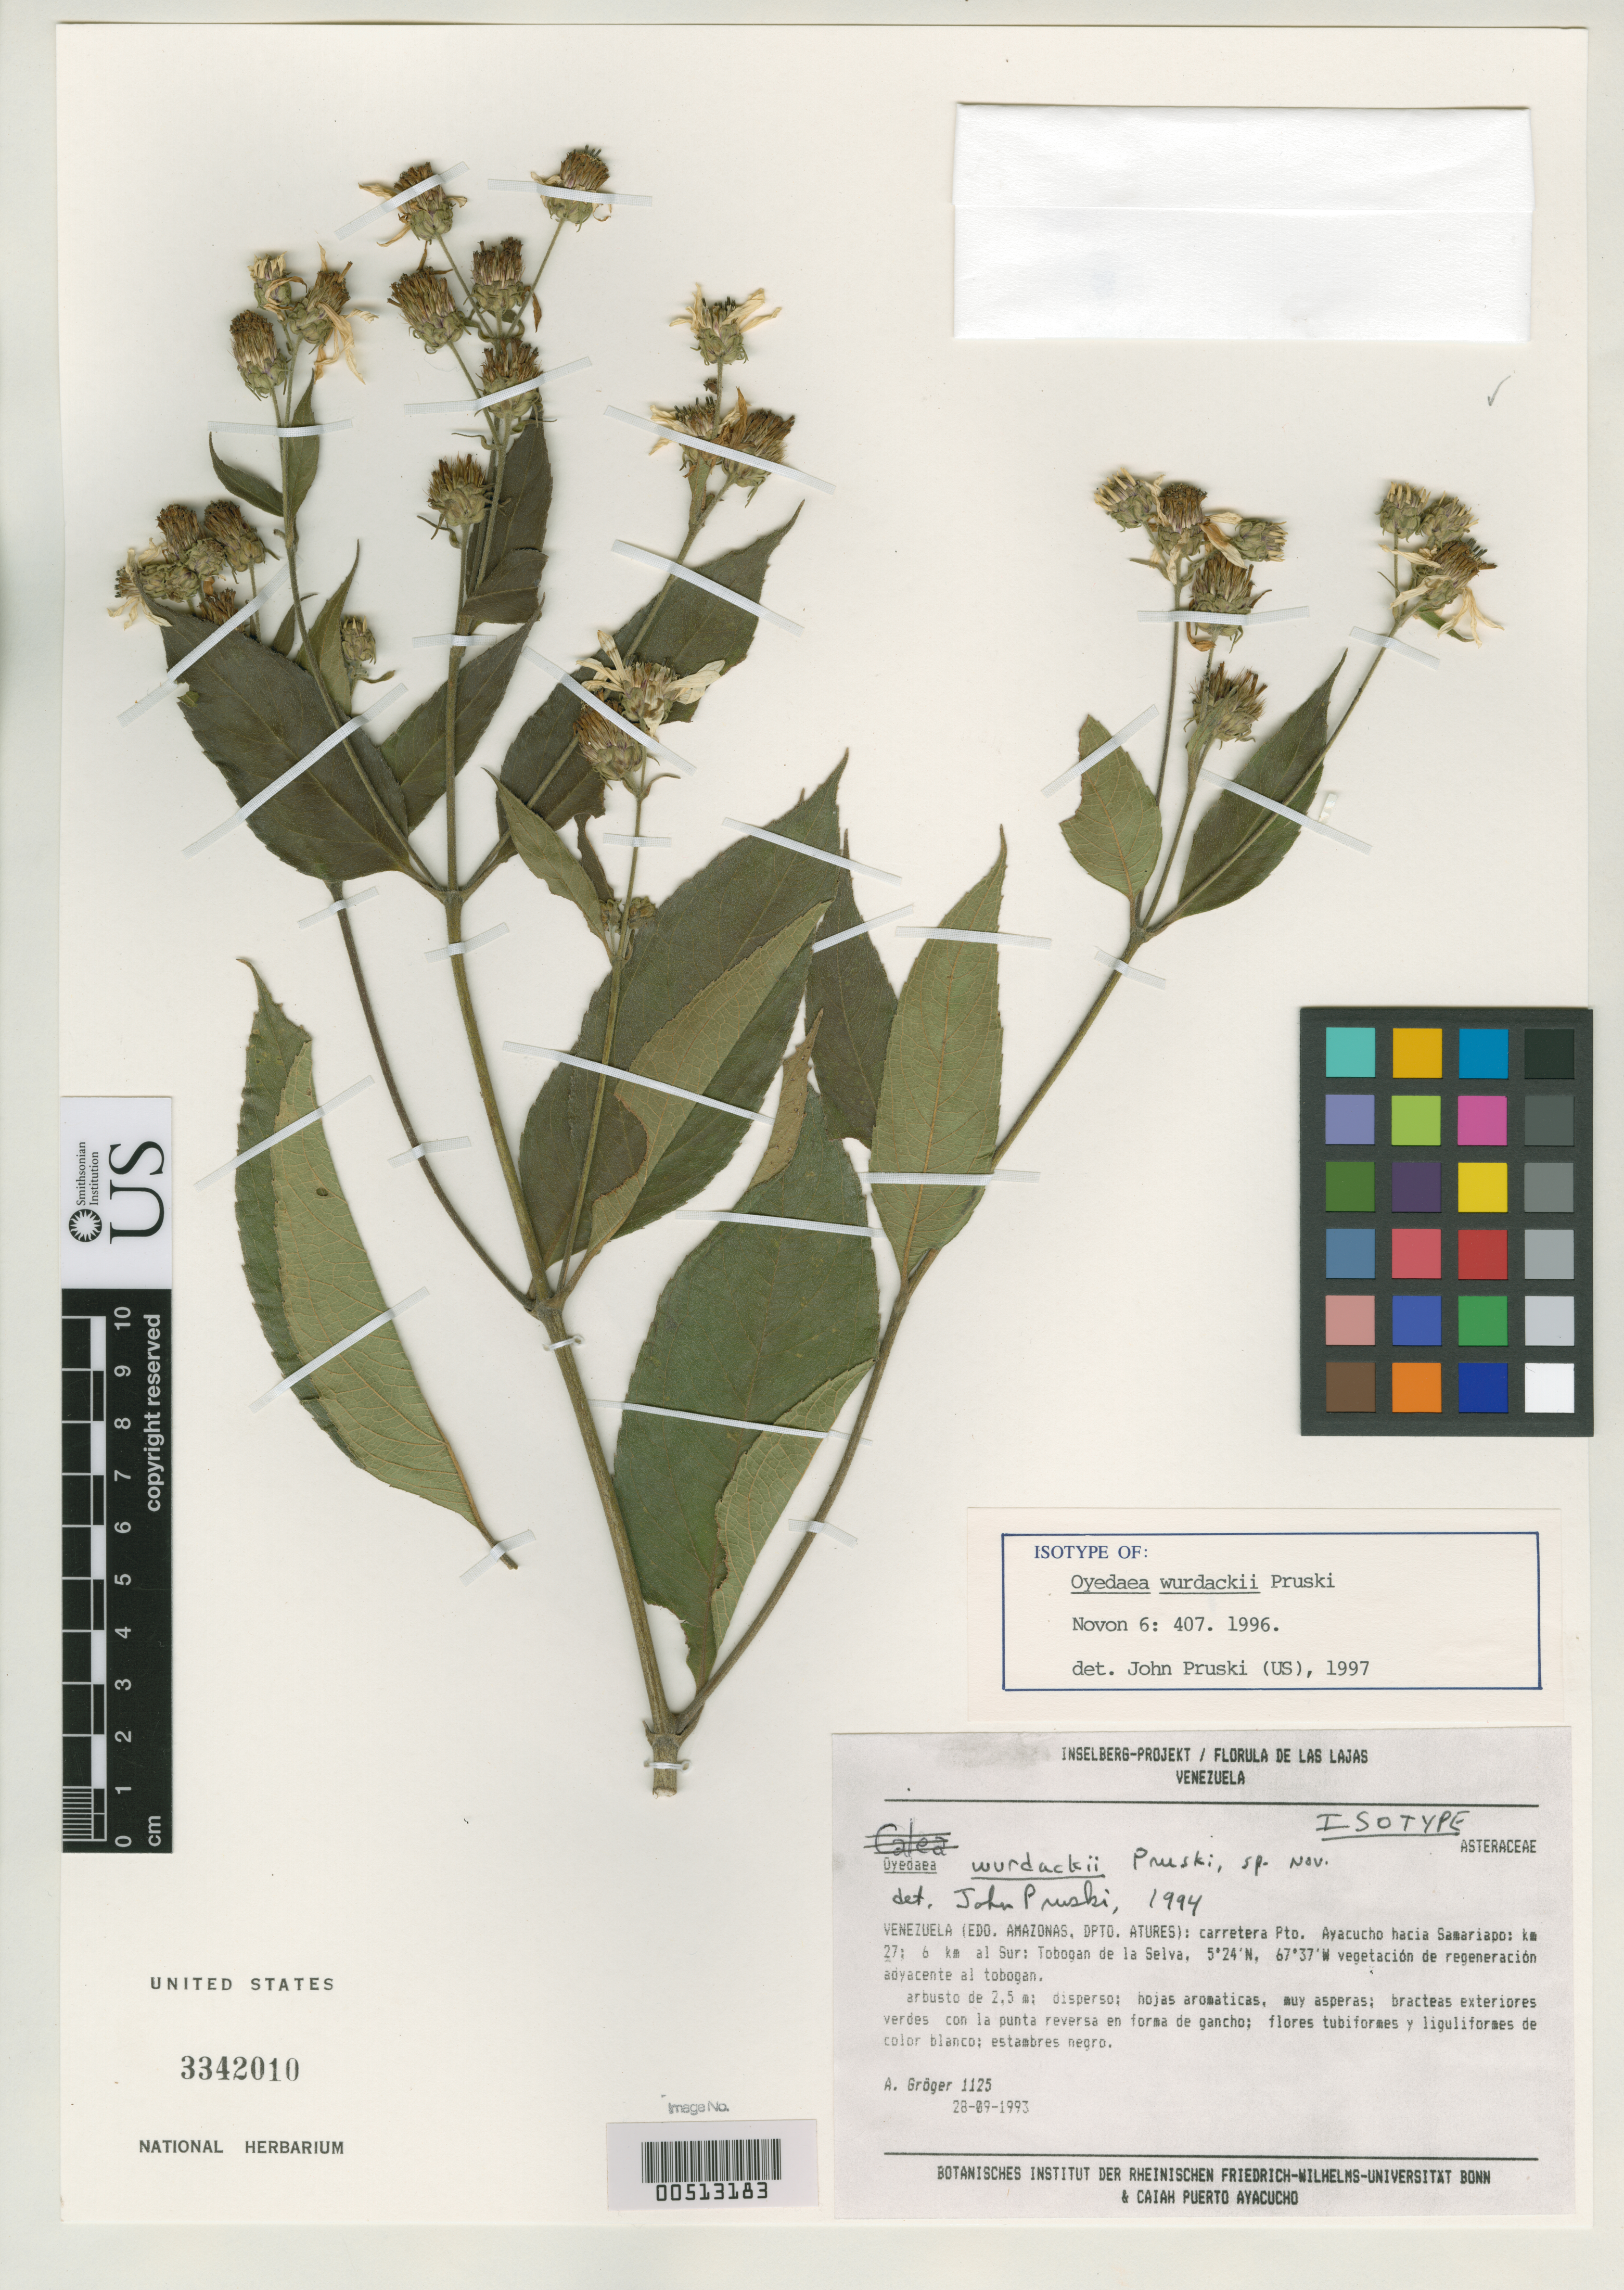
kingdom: Plantae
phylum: Tracheophyta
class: Magnoliopsida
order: Asterales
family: Asteraceae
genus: Oyedaea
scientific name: Oyedaea wurdackii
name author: Pruski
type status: Isotype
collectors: A. Groeger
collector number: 1125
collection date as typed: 28 Sep 1993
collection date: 1993-09-28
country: Venezuela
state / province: Amazonas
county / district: Atures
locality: Carretera Pto. Ayacucho hacia Samariapo, km 27, 6 km Sur: Tobogan de La Selva.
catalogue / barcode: US 3342010